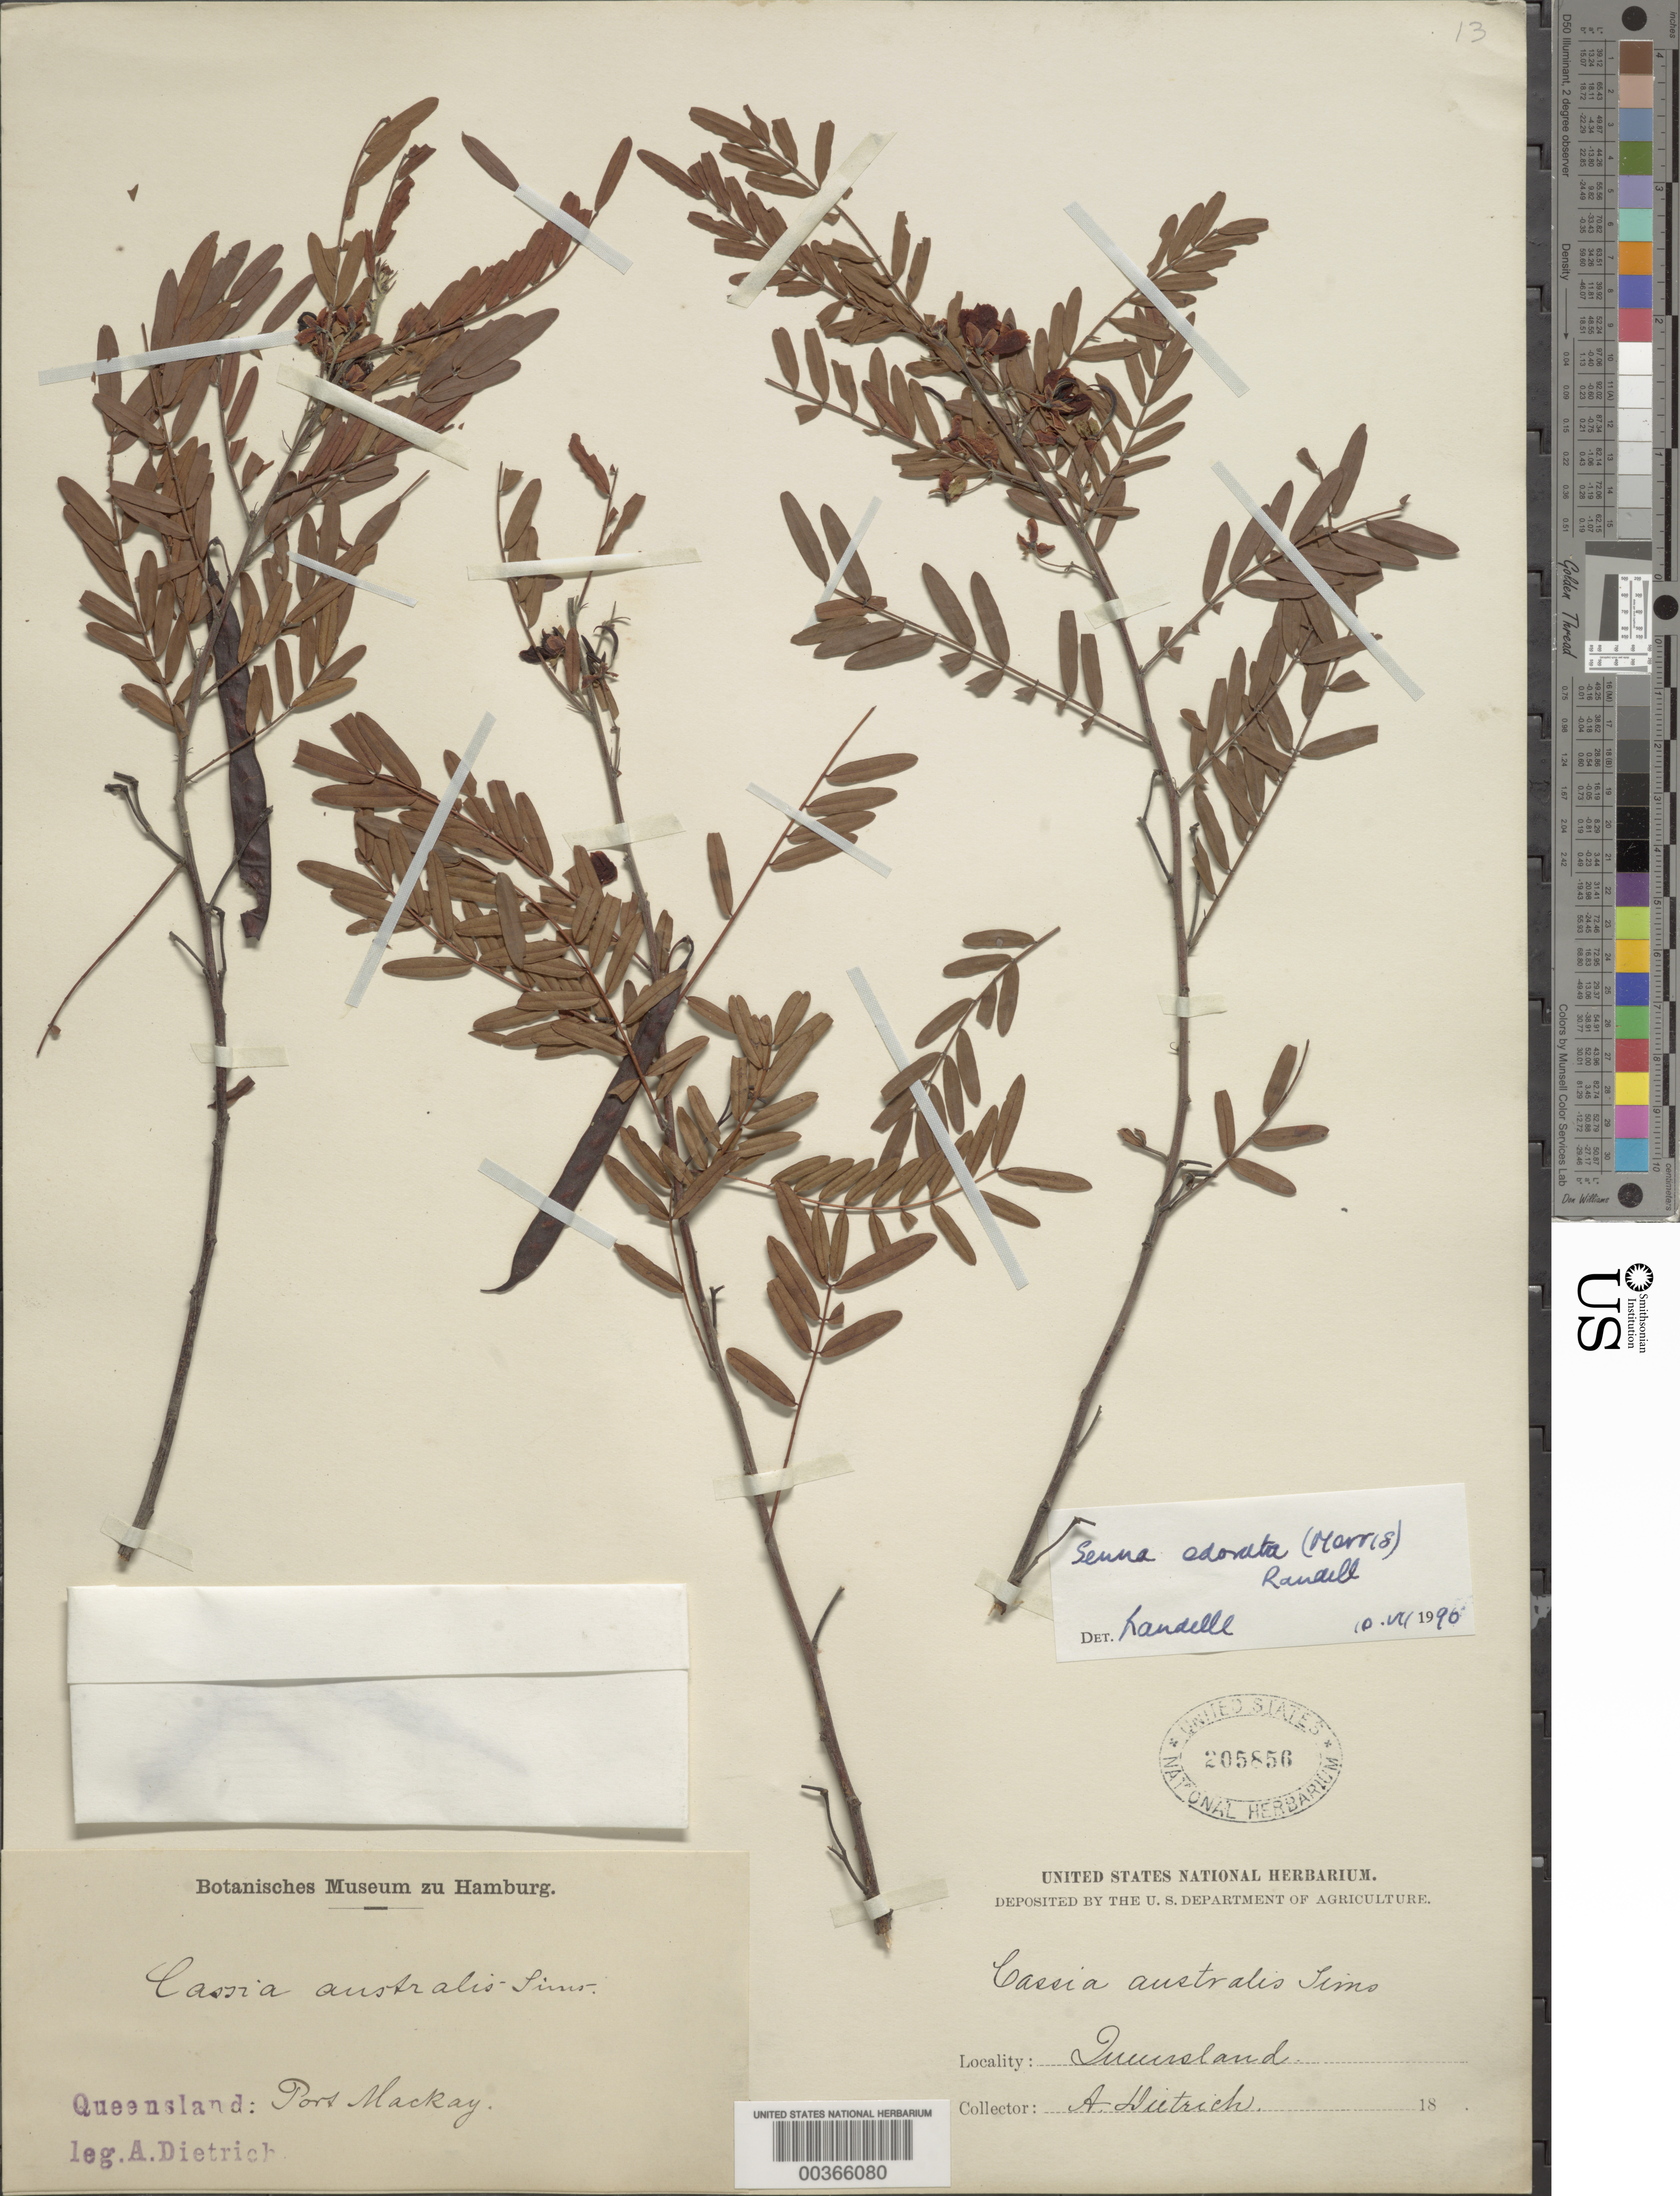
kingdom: Plantae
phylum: Tracheophyta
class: Magnoliopsida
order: Fabales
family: Fabaceae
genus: Senna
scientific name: Senna odorata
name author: (R. Morris) Randell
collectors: A. Dietrich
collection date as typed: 18--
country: Australia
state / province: Queensland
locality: Port mackay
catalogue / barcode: US 205856